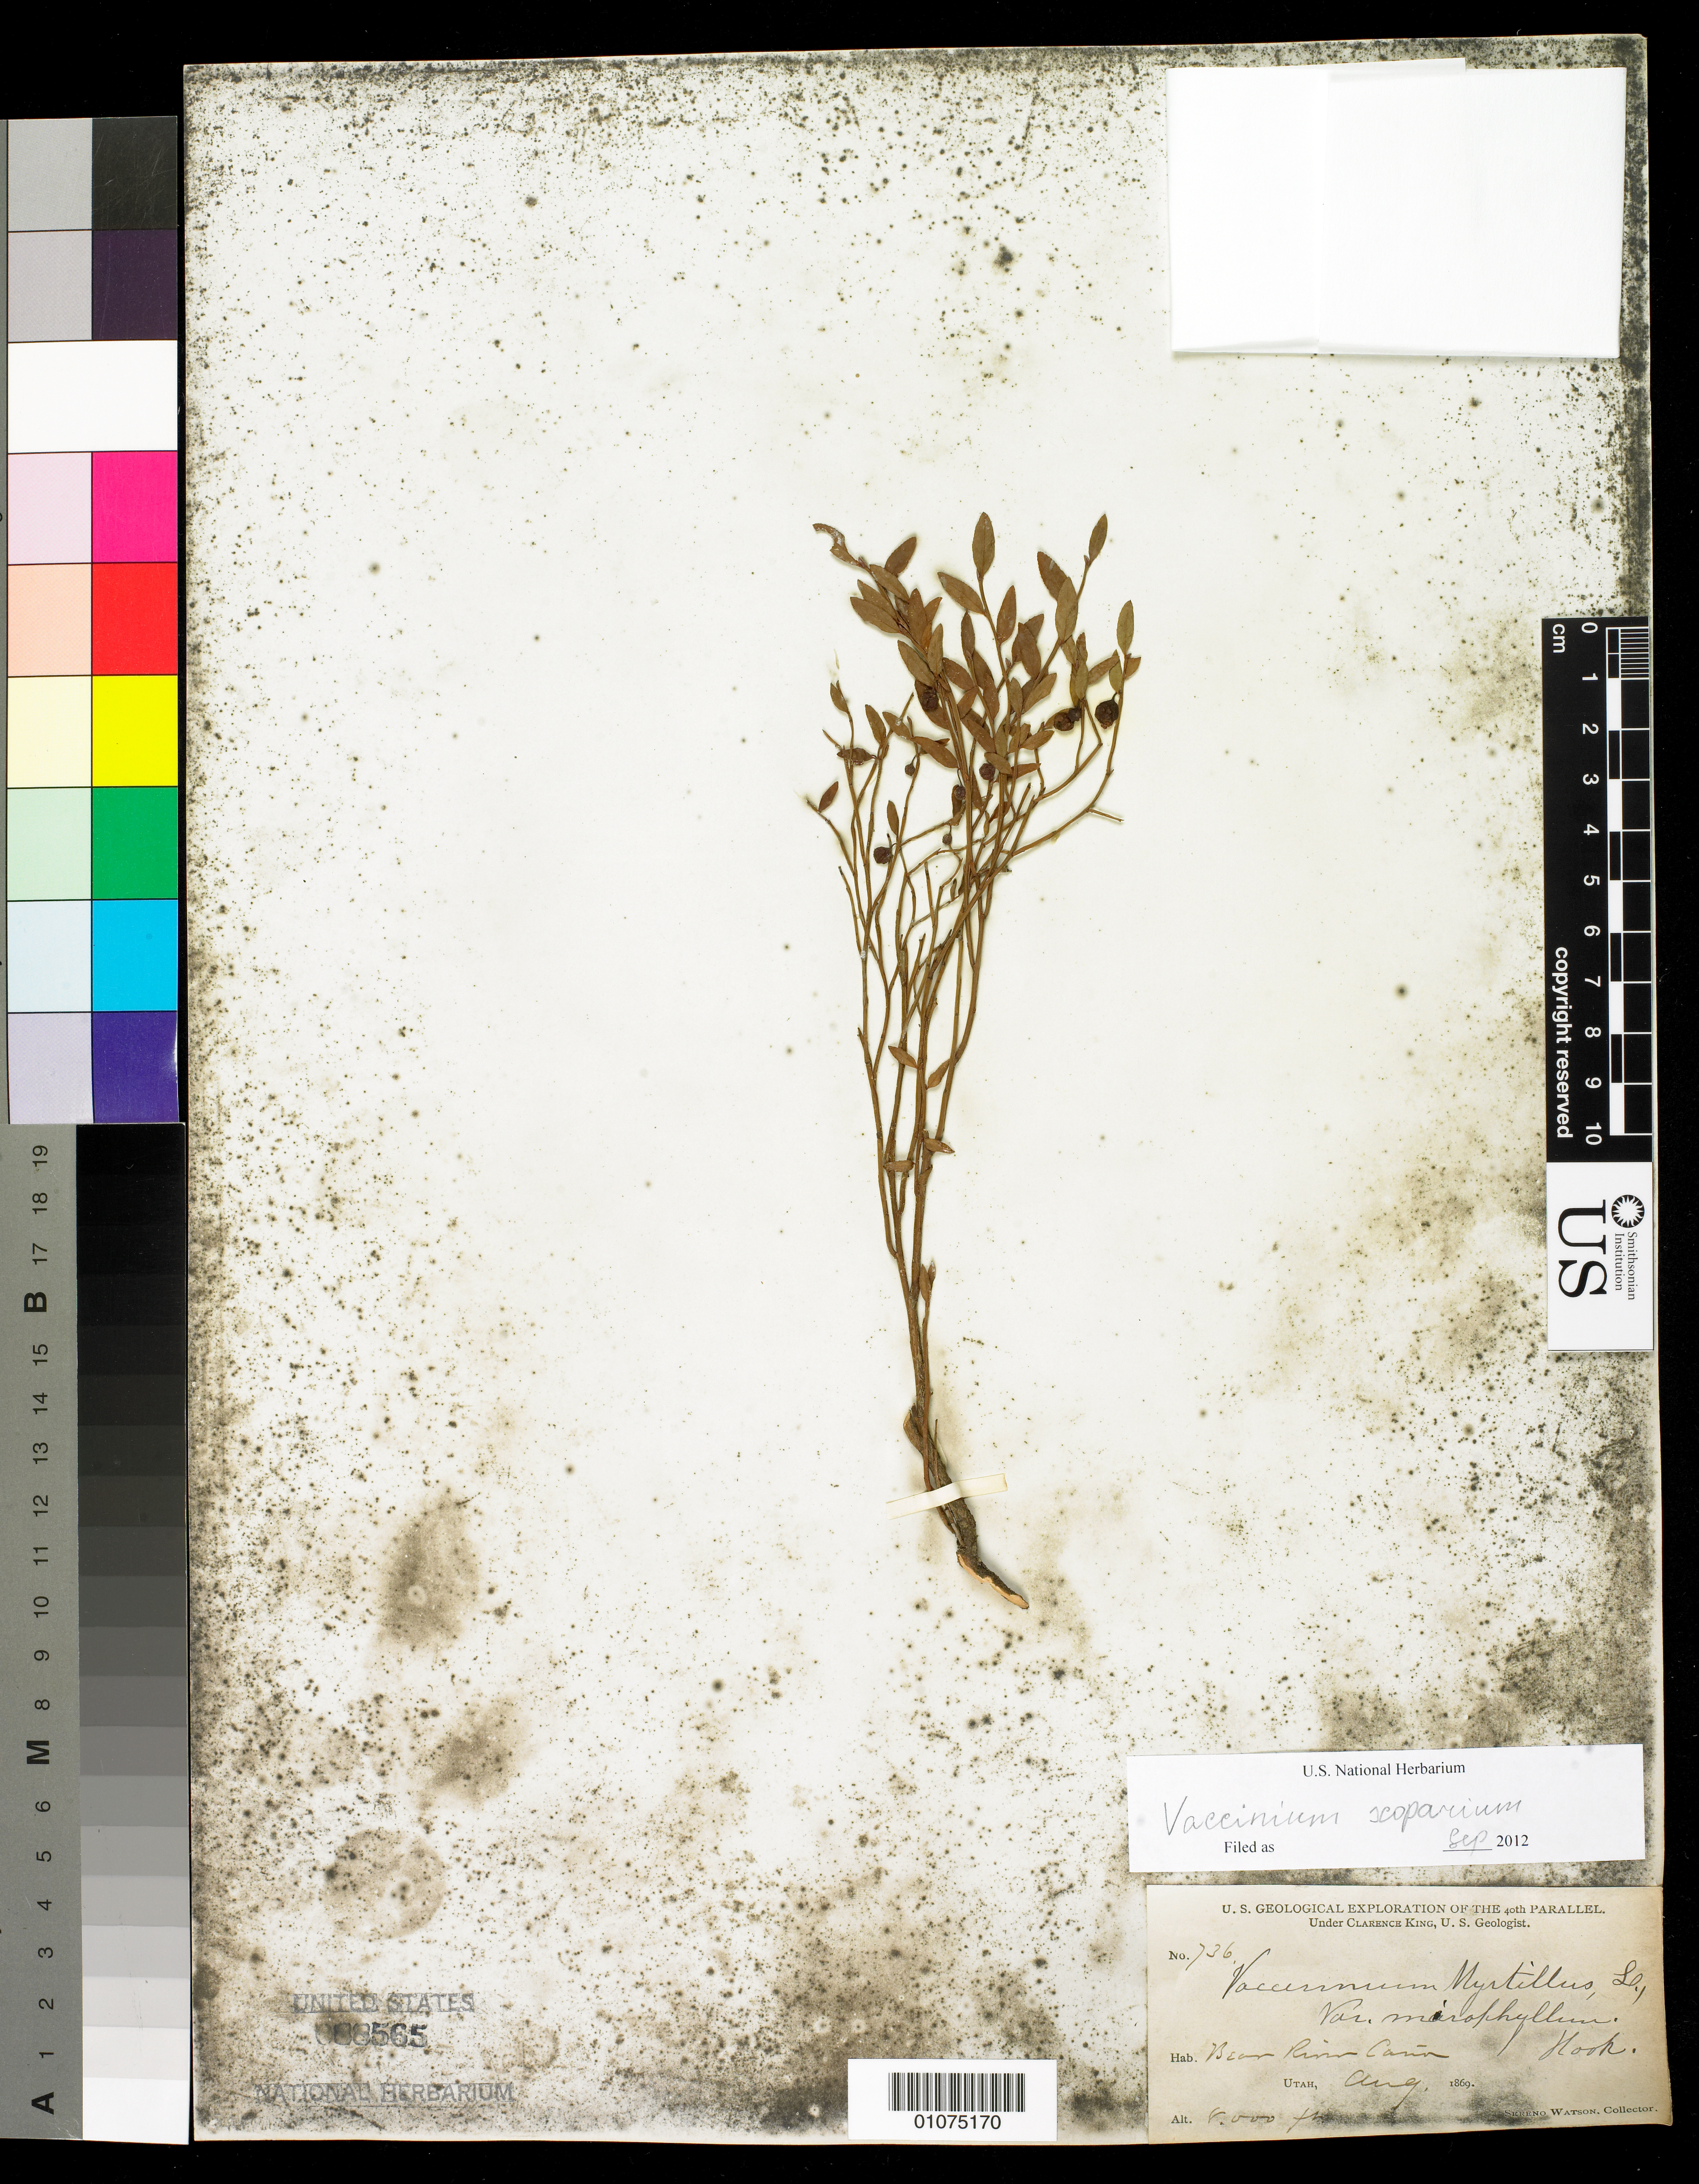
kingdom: Plantae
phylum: Tracheophyta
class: Magnoliopsida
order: Ericales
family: Ericaceae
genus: Vaccinium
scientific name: Vaccinium scoparium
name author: Leiberg ex Coville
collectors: S. Watson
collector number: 736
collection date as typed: Aug 1869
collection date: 1869-08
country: United States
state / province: Utah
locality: Bear River Canyon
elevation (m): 2438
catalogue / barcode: US 88565